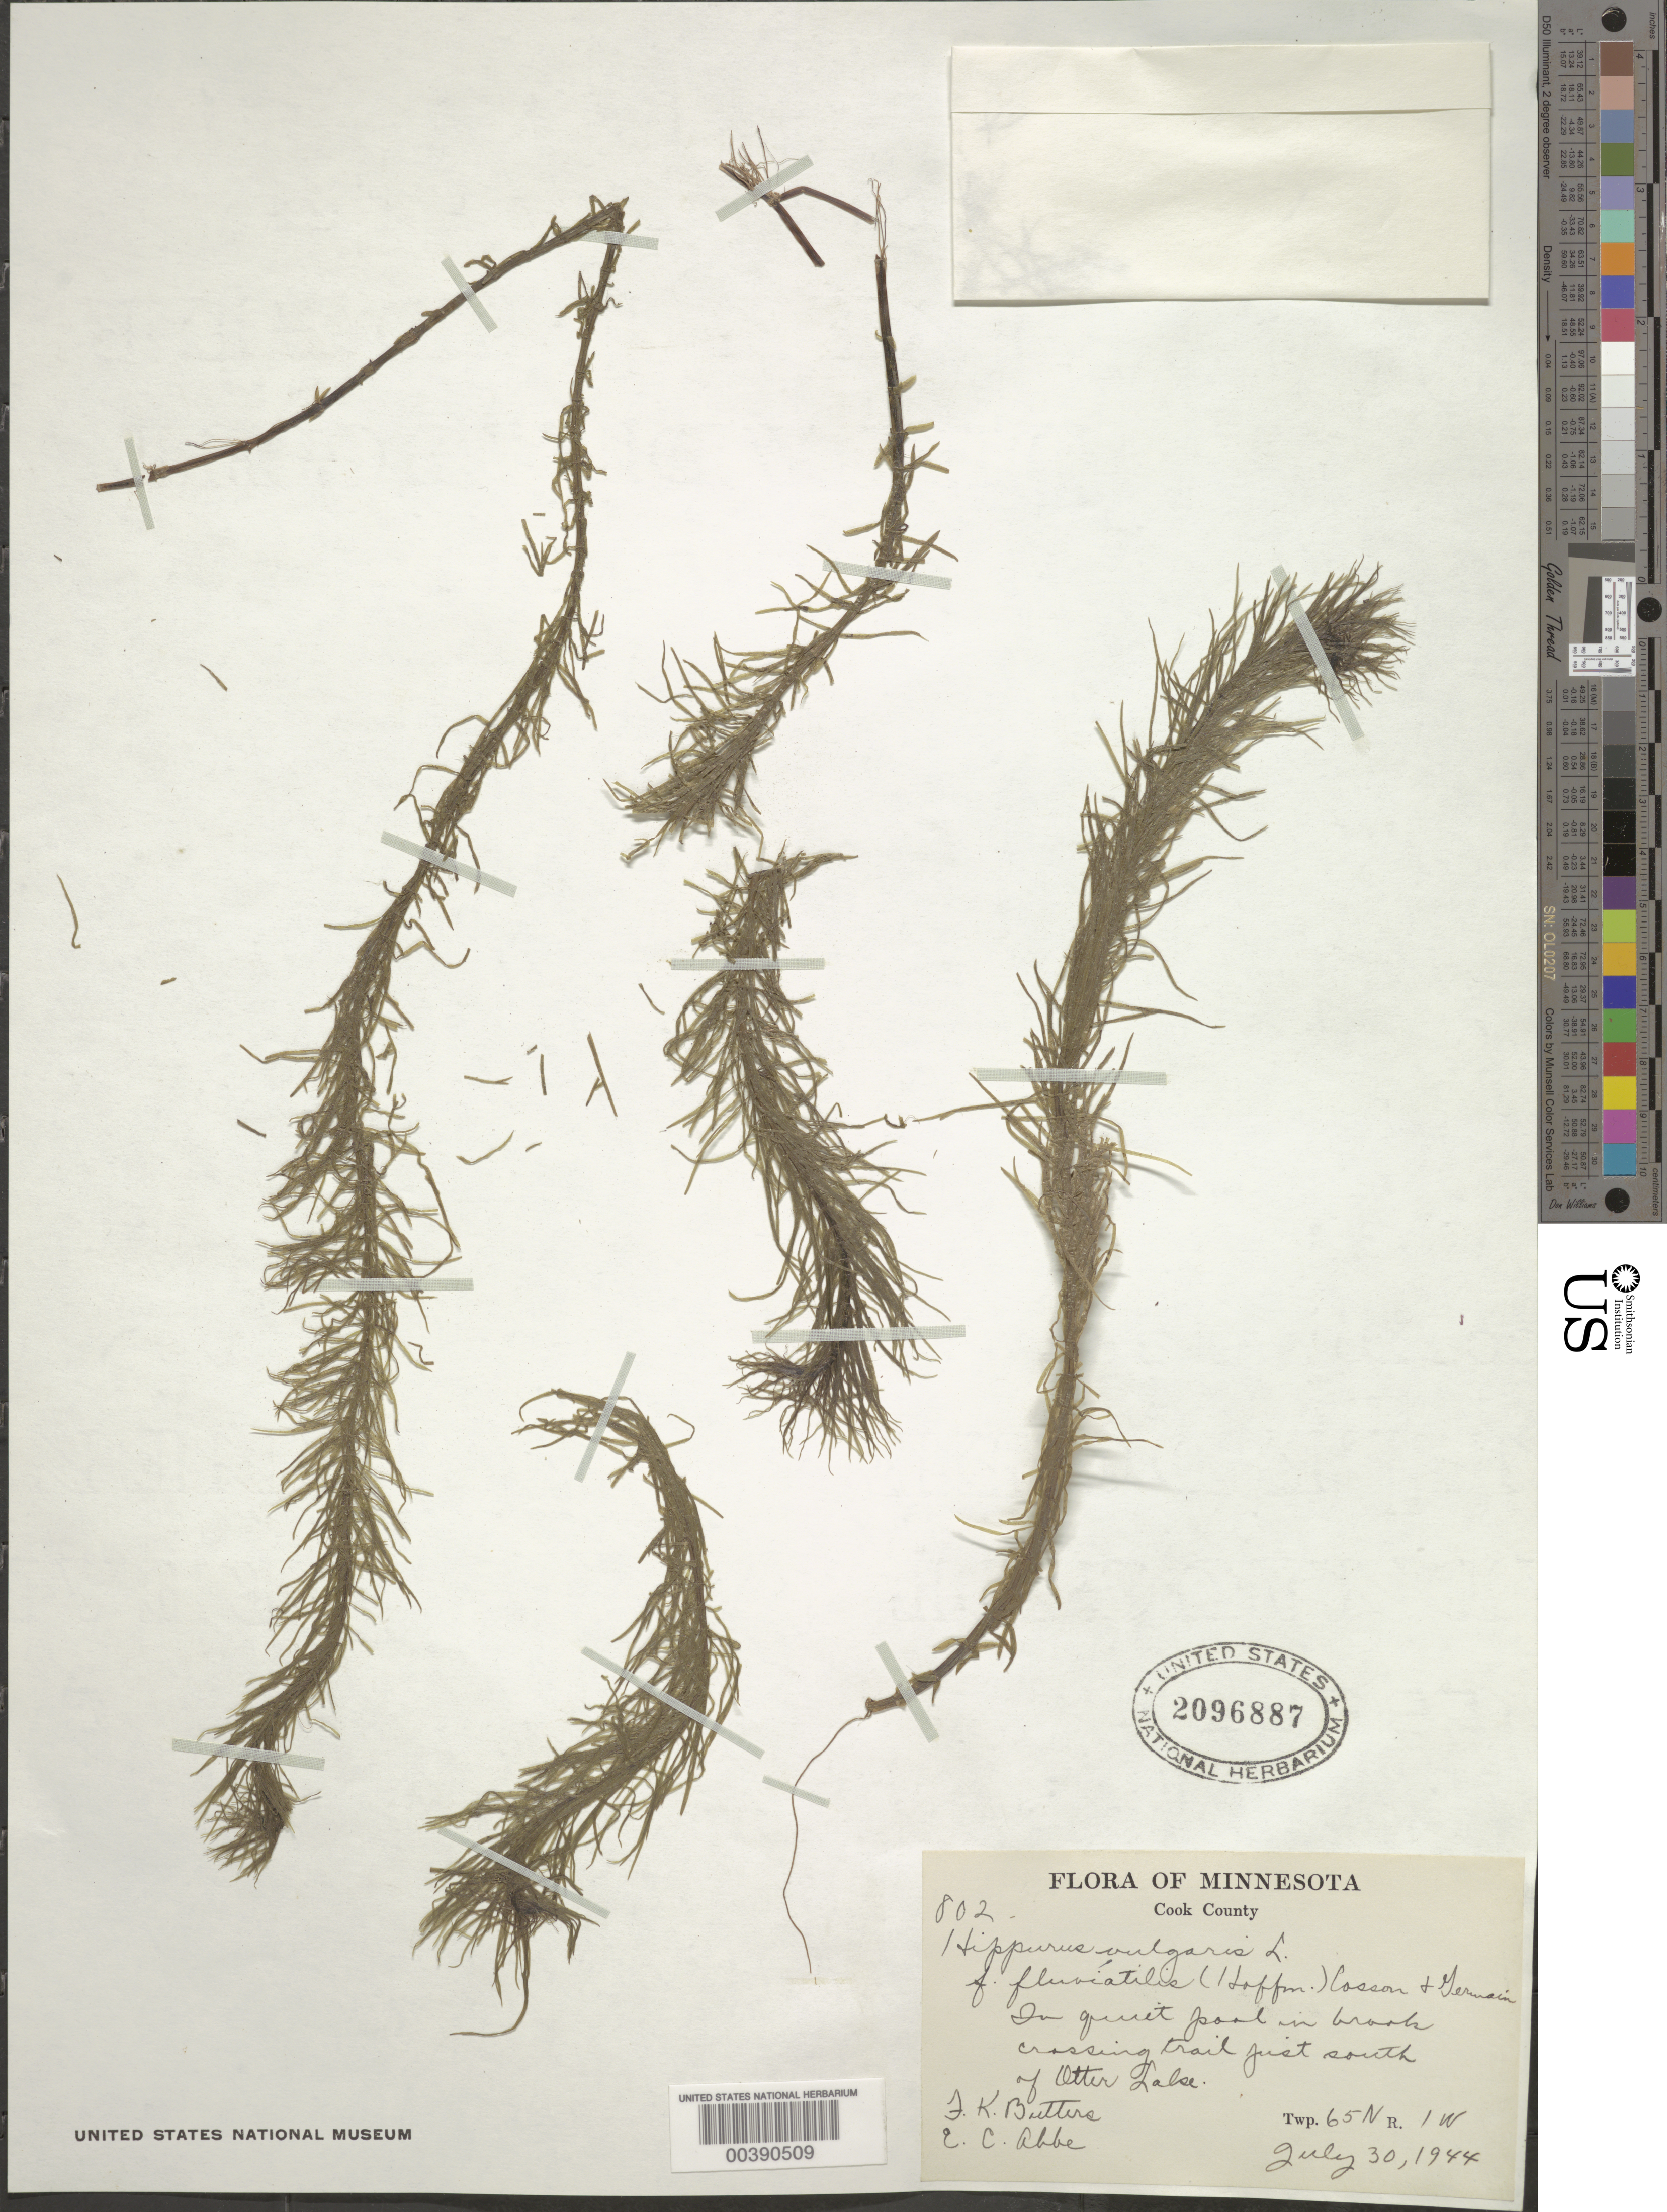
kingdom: Plantae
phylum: Tracheophyta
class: Magnoliopsida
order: Lamiales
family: Plantaginaceae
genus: Hippuris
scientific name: Hippuris vulgaris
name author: L.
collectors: F. K. Butters & E. C. Abbe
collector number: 802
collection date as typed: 30 Jul 1944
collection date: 1944-07-30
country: United States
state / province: Minnesota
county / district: Cook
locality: S of otter lake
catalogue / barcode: US 2096887